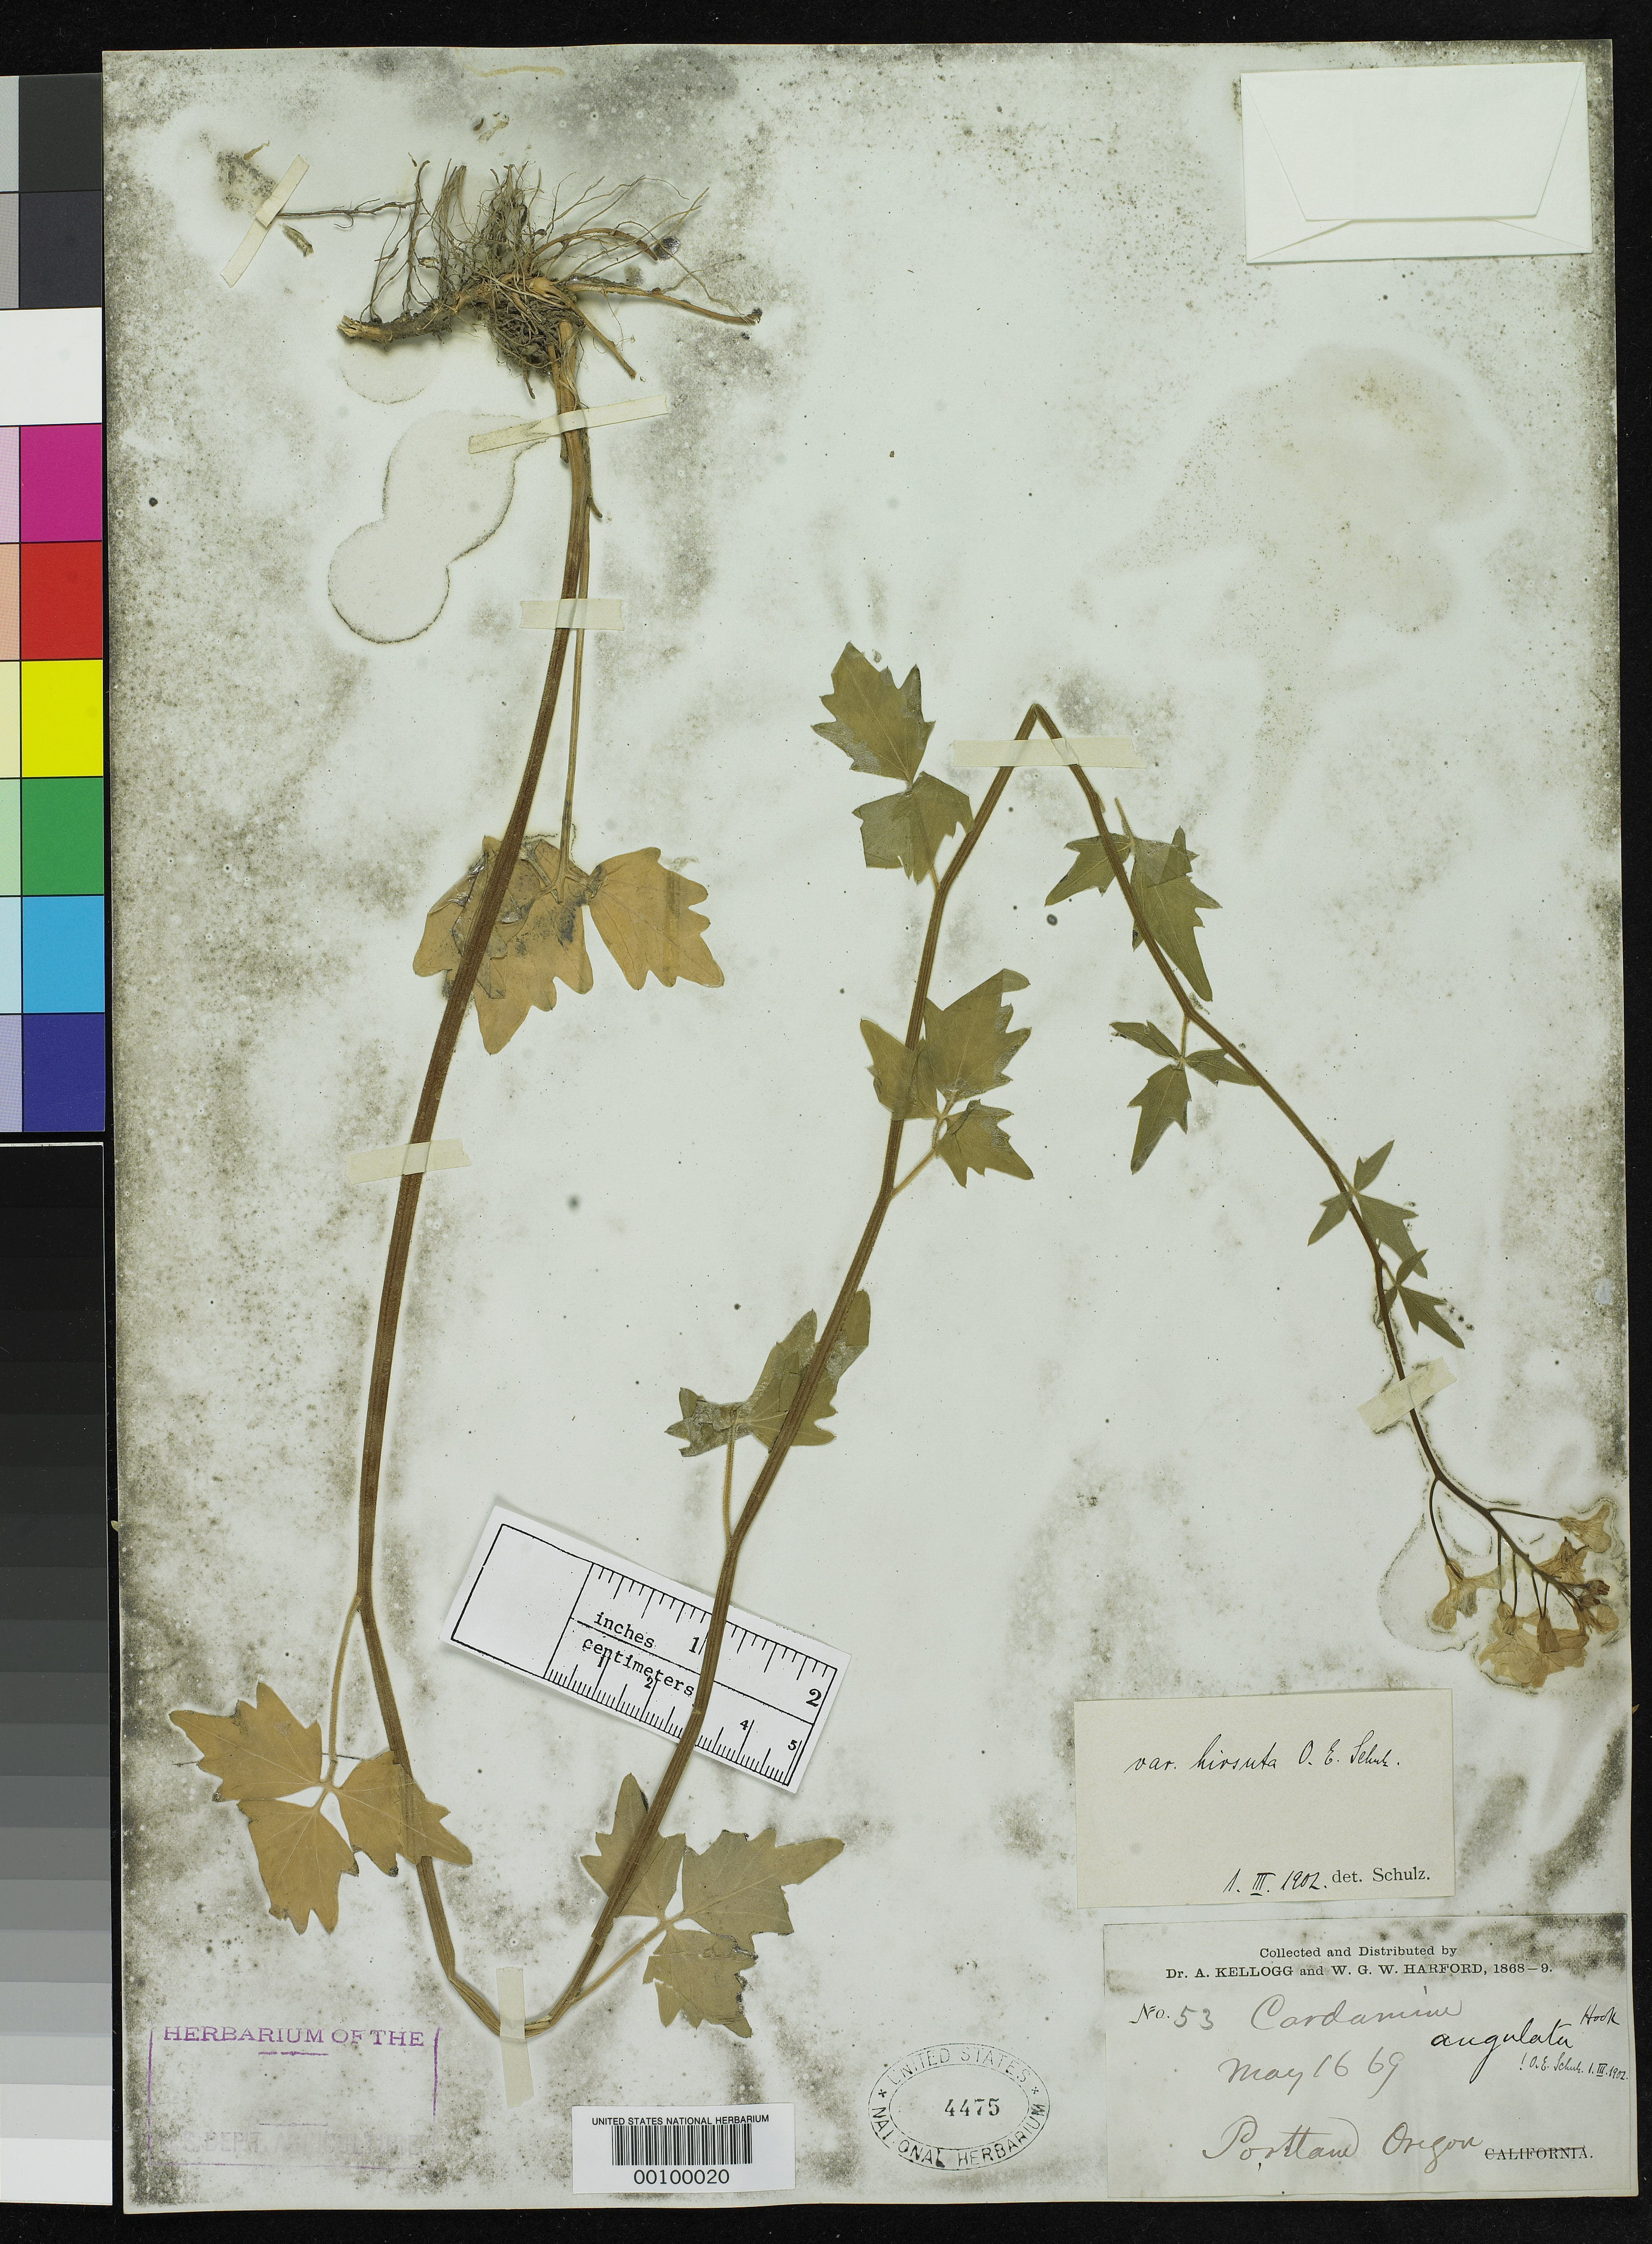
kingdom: Plantae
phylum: Tracheophyta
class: Magnoliopsida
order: Brassicales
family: Brassicaceae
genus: Cardamine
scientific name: Cardamine angulata var. hirsuta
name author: O.E. Schulz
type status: Holotype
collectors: A. Kellogg & W. G. W. Harford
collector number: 53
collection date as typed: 1868 to -- --- 1869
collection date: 1868/1869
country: United States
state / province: Oregon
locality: Portland.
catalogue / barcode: US 4475